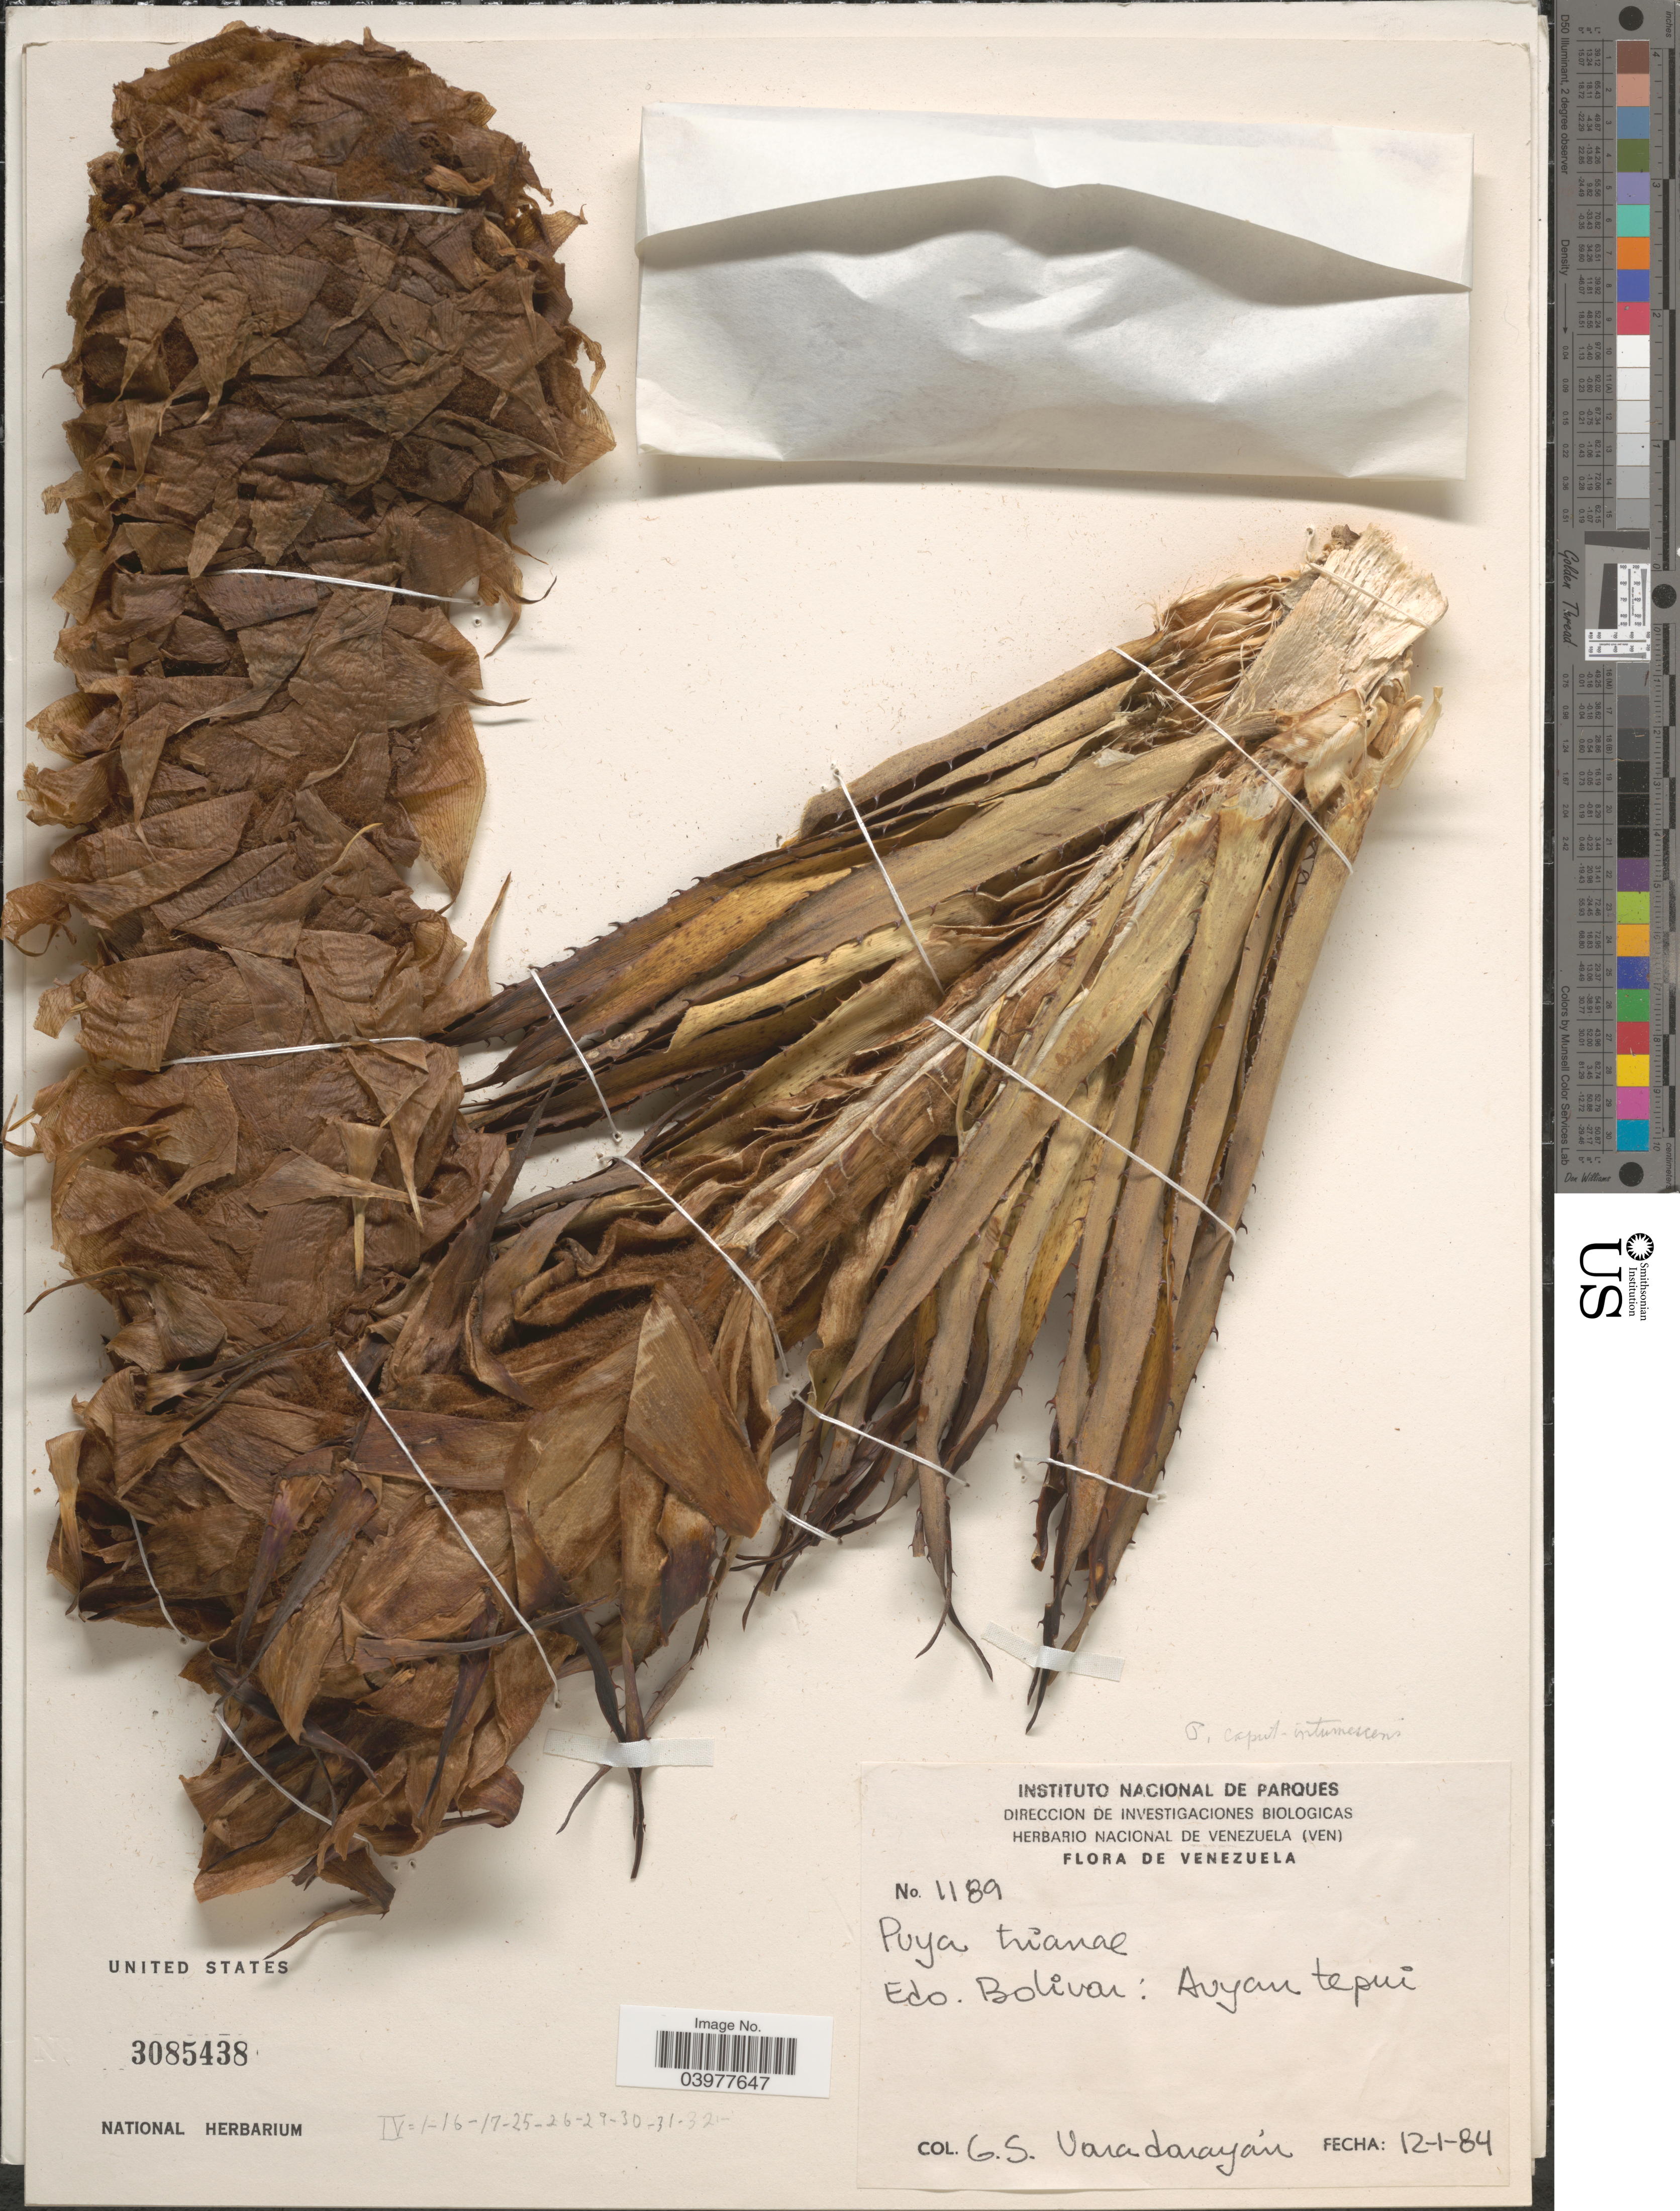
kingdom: Plantae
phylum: Tracheophyta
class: Liliopsida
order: Poales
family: Bromeliaceae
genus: Puya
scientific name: Puya trianae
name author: Baker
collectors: G. S. Varadarajan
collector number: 1189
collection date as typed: Transcribed d/m/y: 12/1/84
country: Venezuela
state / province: Bolivar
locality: Edo. Bolivar: Auyan tepui.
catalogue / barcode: US 3085438